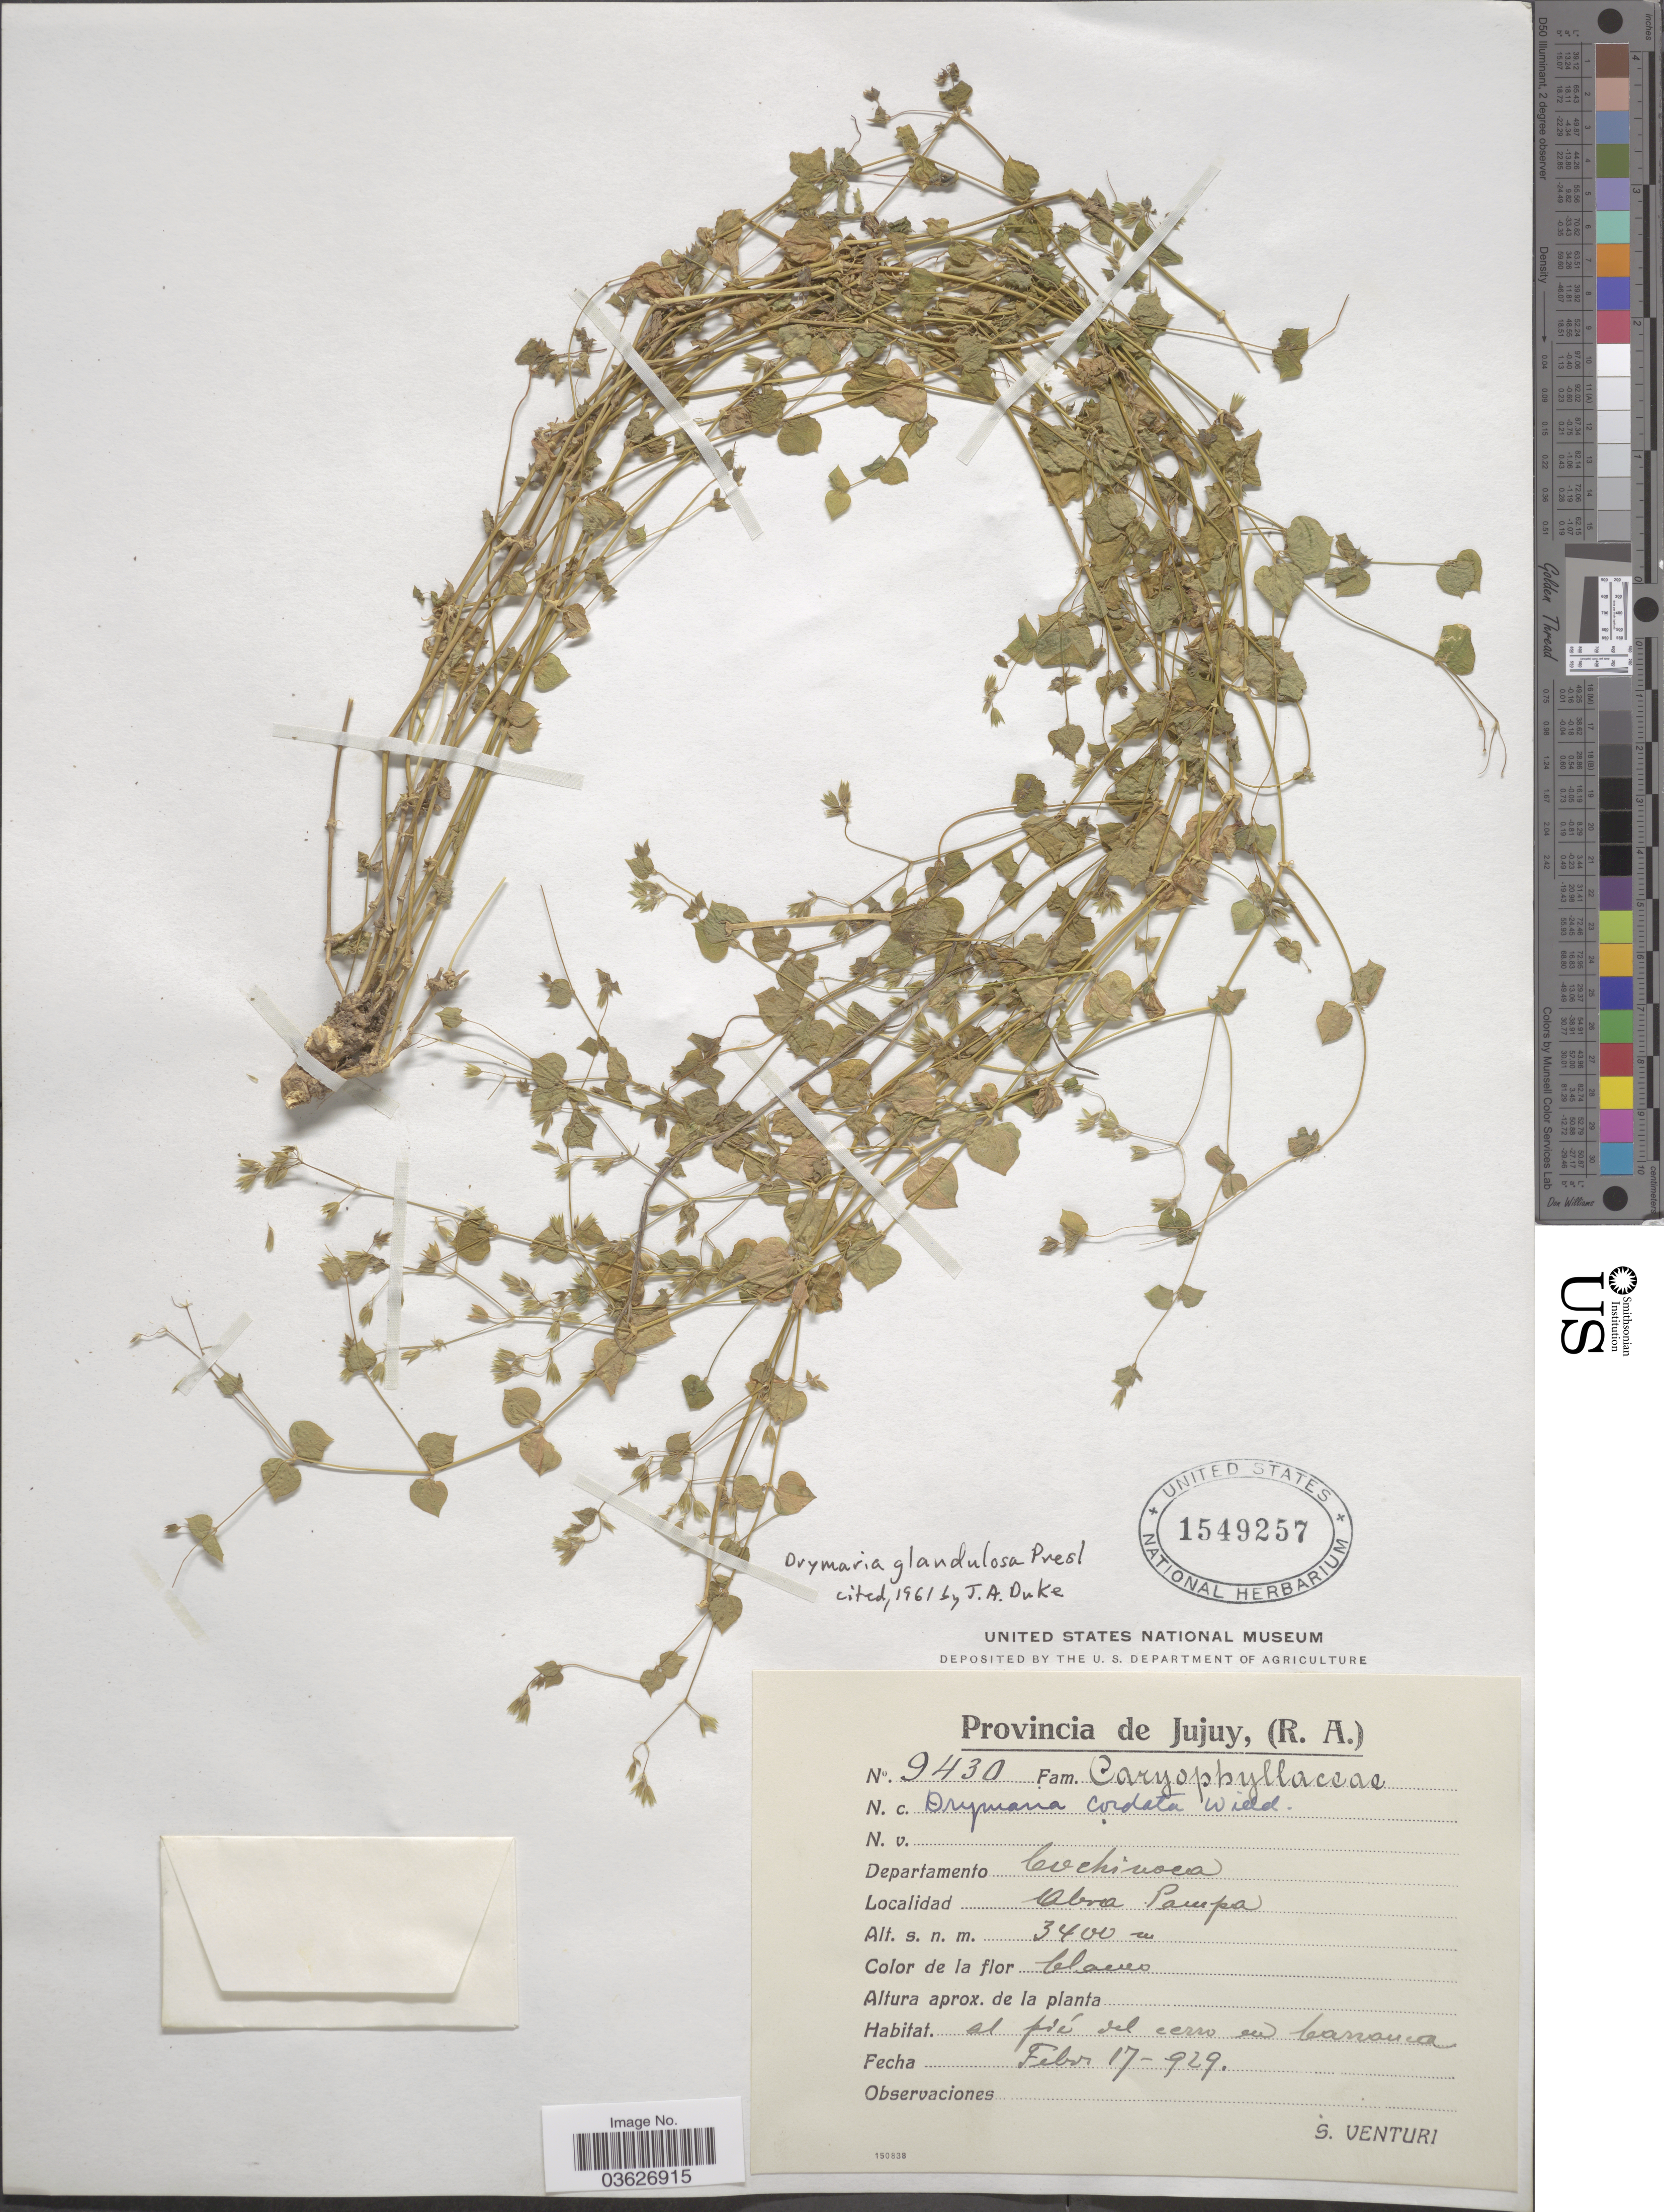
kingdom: Plantae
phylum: Tracheophyta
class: Magnoliopsida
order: Caryophyllales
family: Caryophyllaceae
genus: Drymaria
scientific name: Drymaria glandulosa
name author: Bartl.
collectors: S. Venturi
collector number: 9430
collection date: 1929-02-17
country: Argentina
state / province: Jujuy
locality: Departamento Cochinoca. Abra Pampa.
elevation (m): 3400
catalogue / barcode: US 1549257